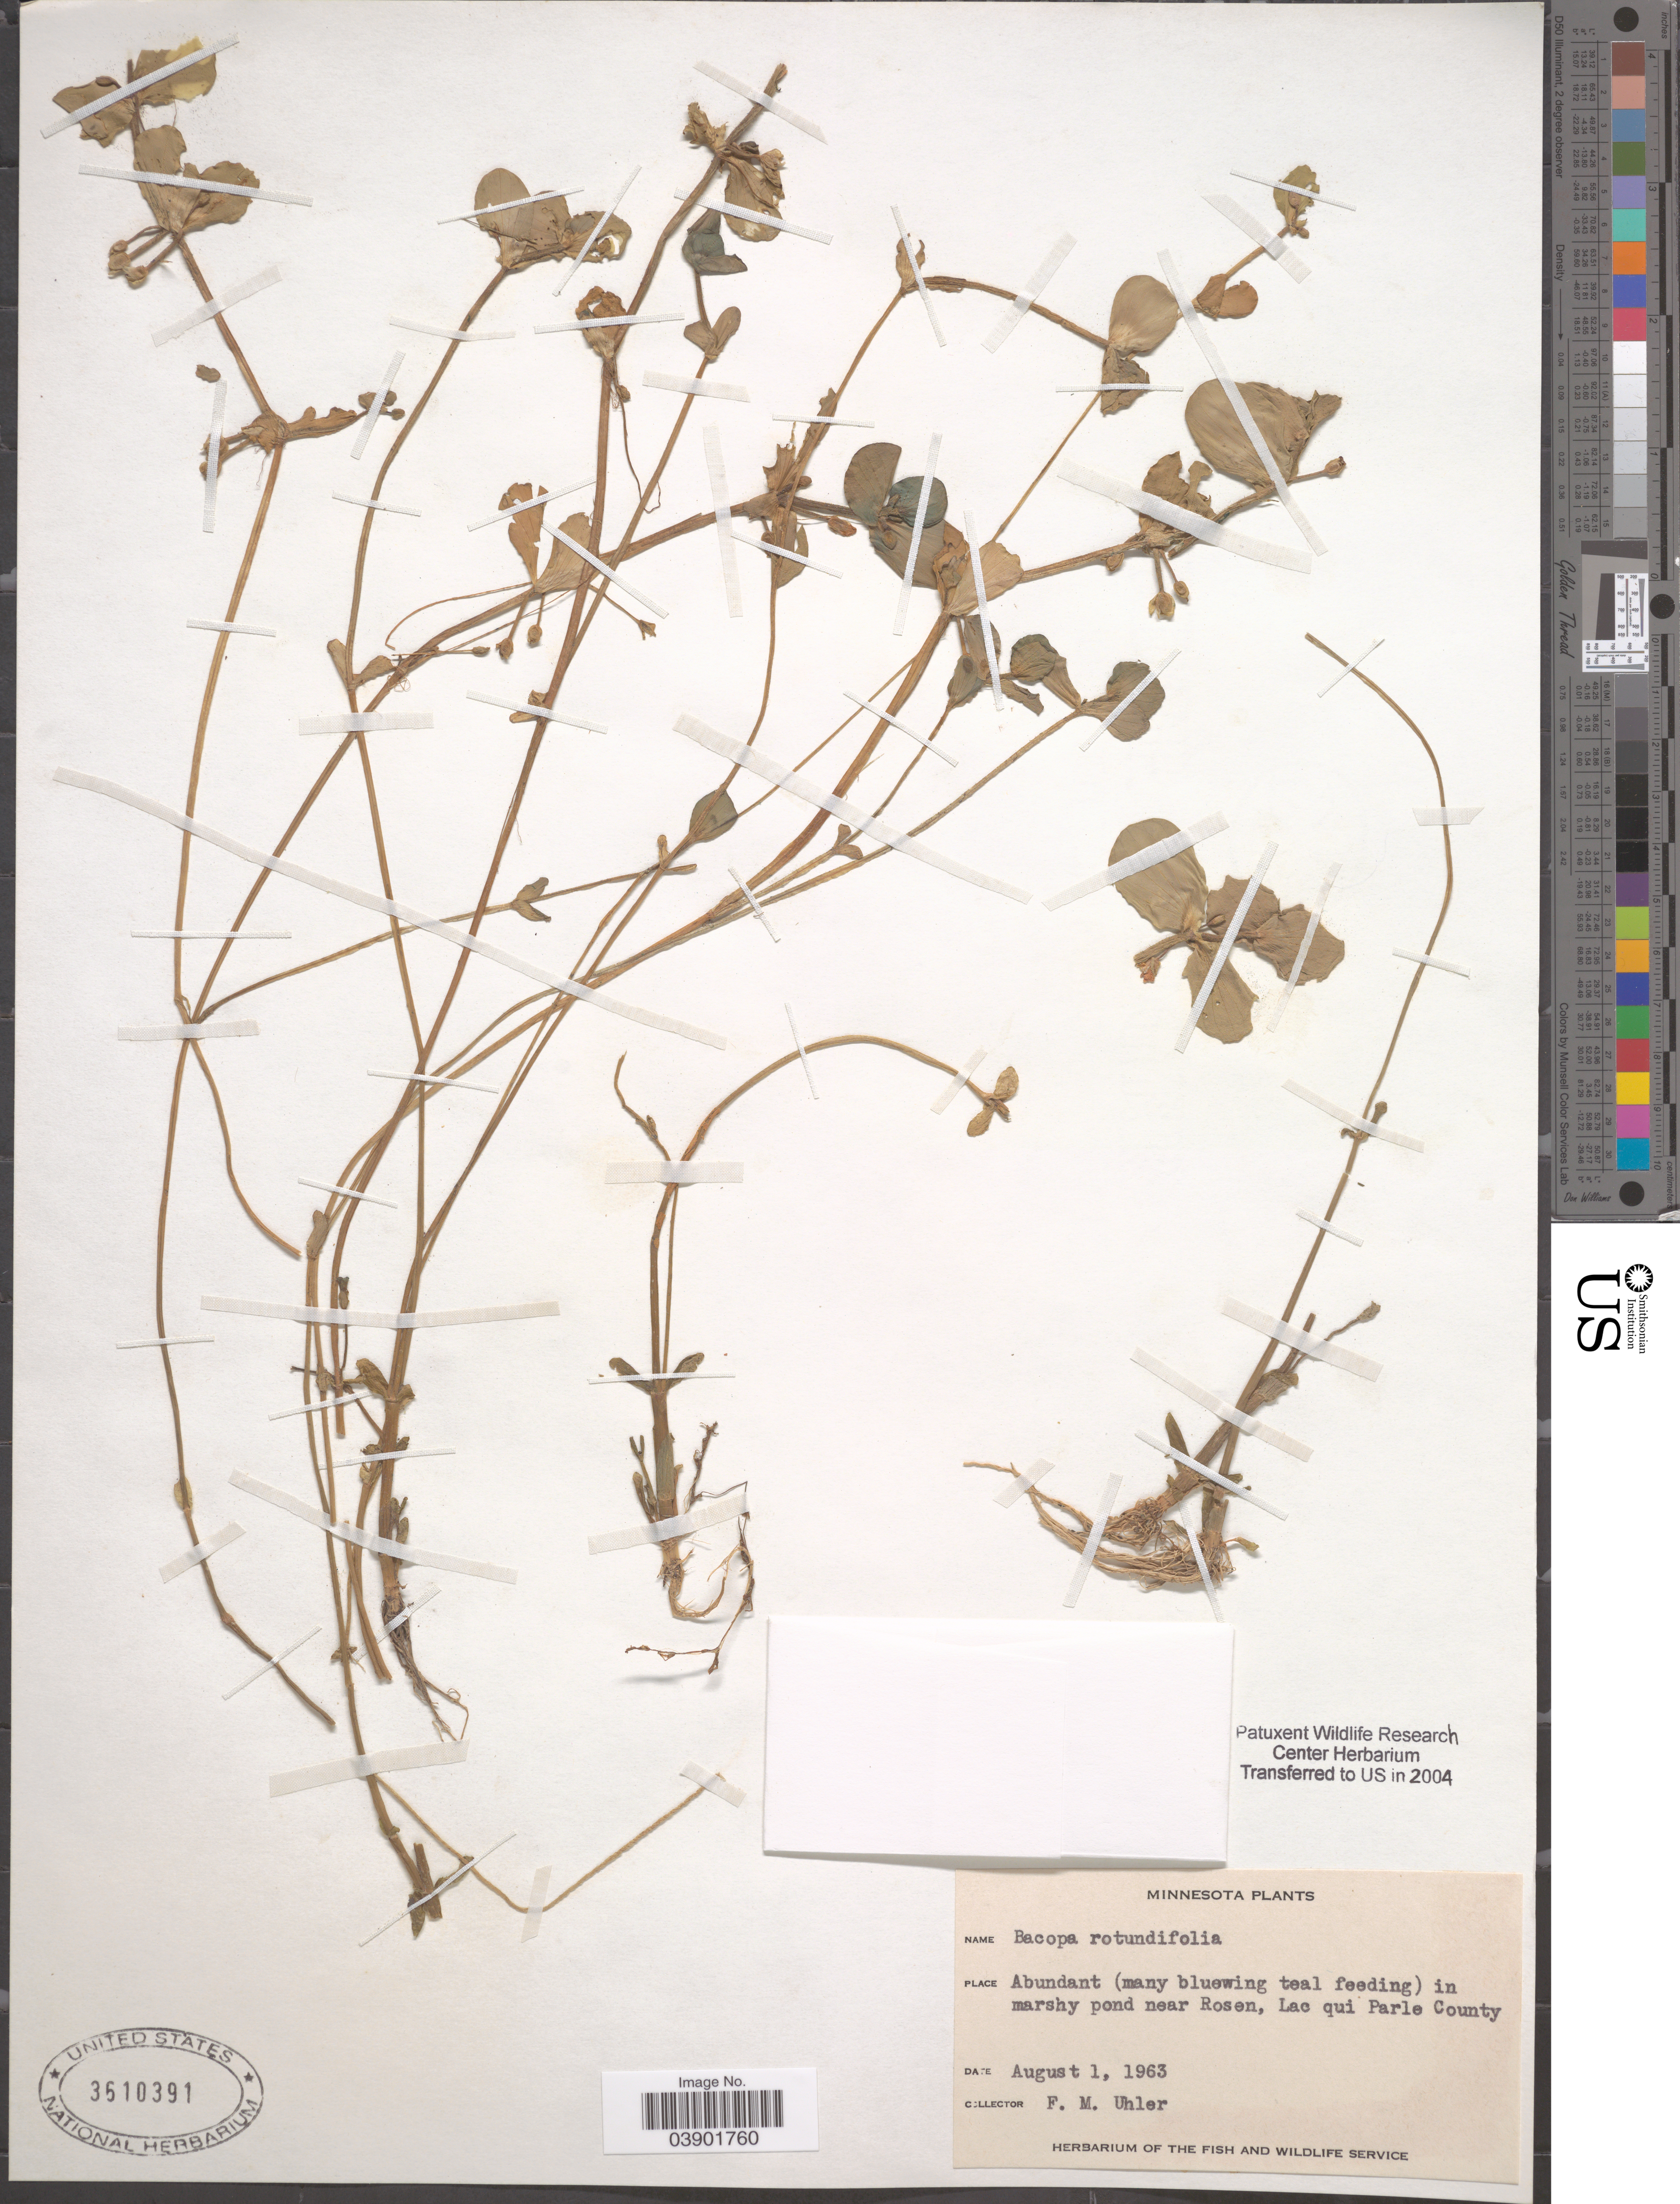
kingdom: Plantae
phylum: Tracheophyta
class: Magnoliopsida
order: Lamiales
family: Plantaginaceae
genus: Bacopa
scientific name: Bacopa rotundifolia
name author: (Michx.) Wettst.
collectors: F. M. Uhler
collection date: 1963-08-01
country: United States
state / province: Minnesota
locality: In marshy pond near Rosen, Lac qui Parle County.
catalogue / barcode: US 3610391